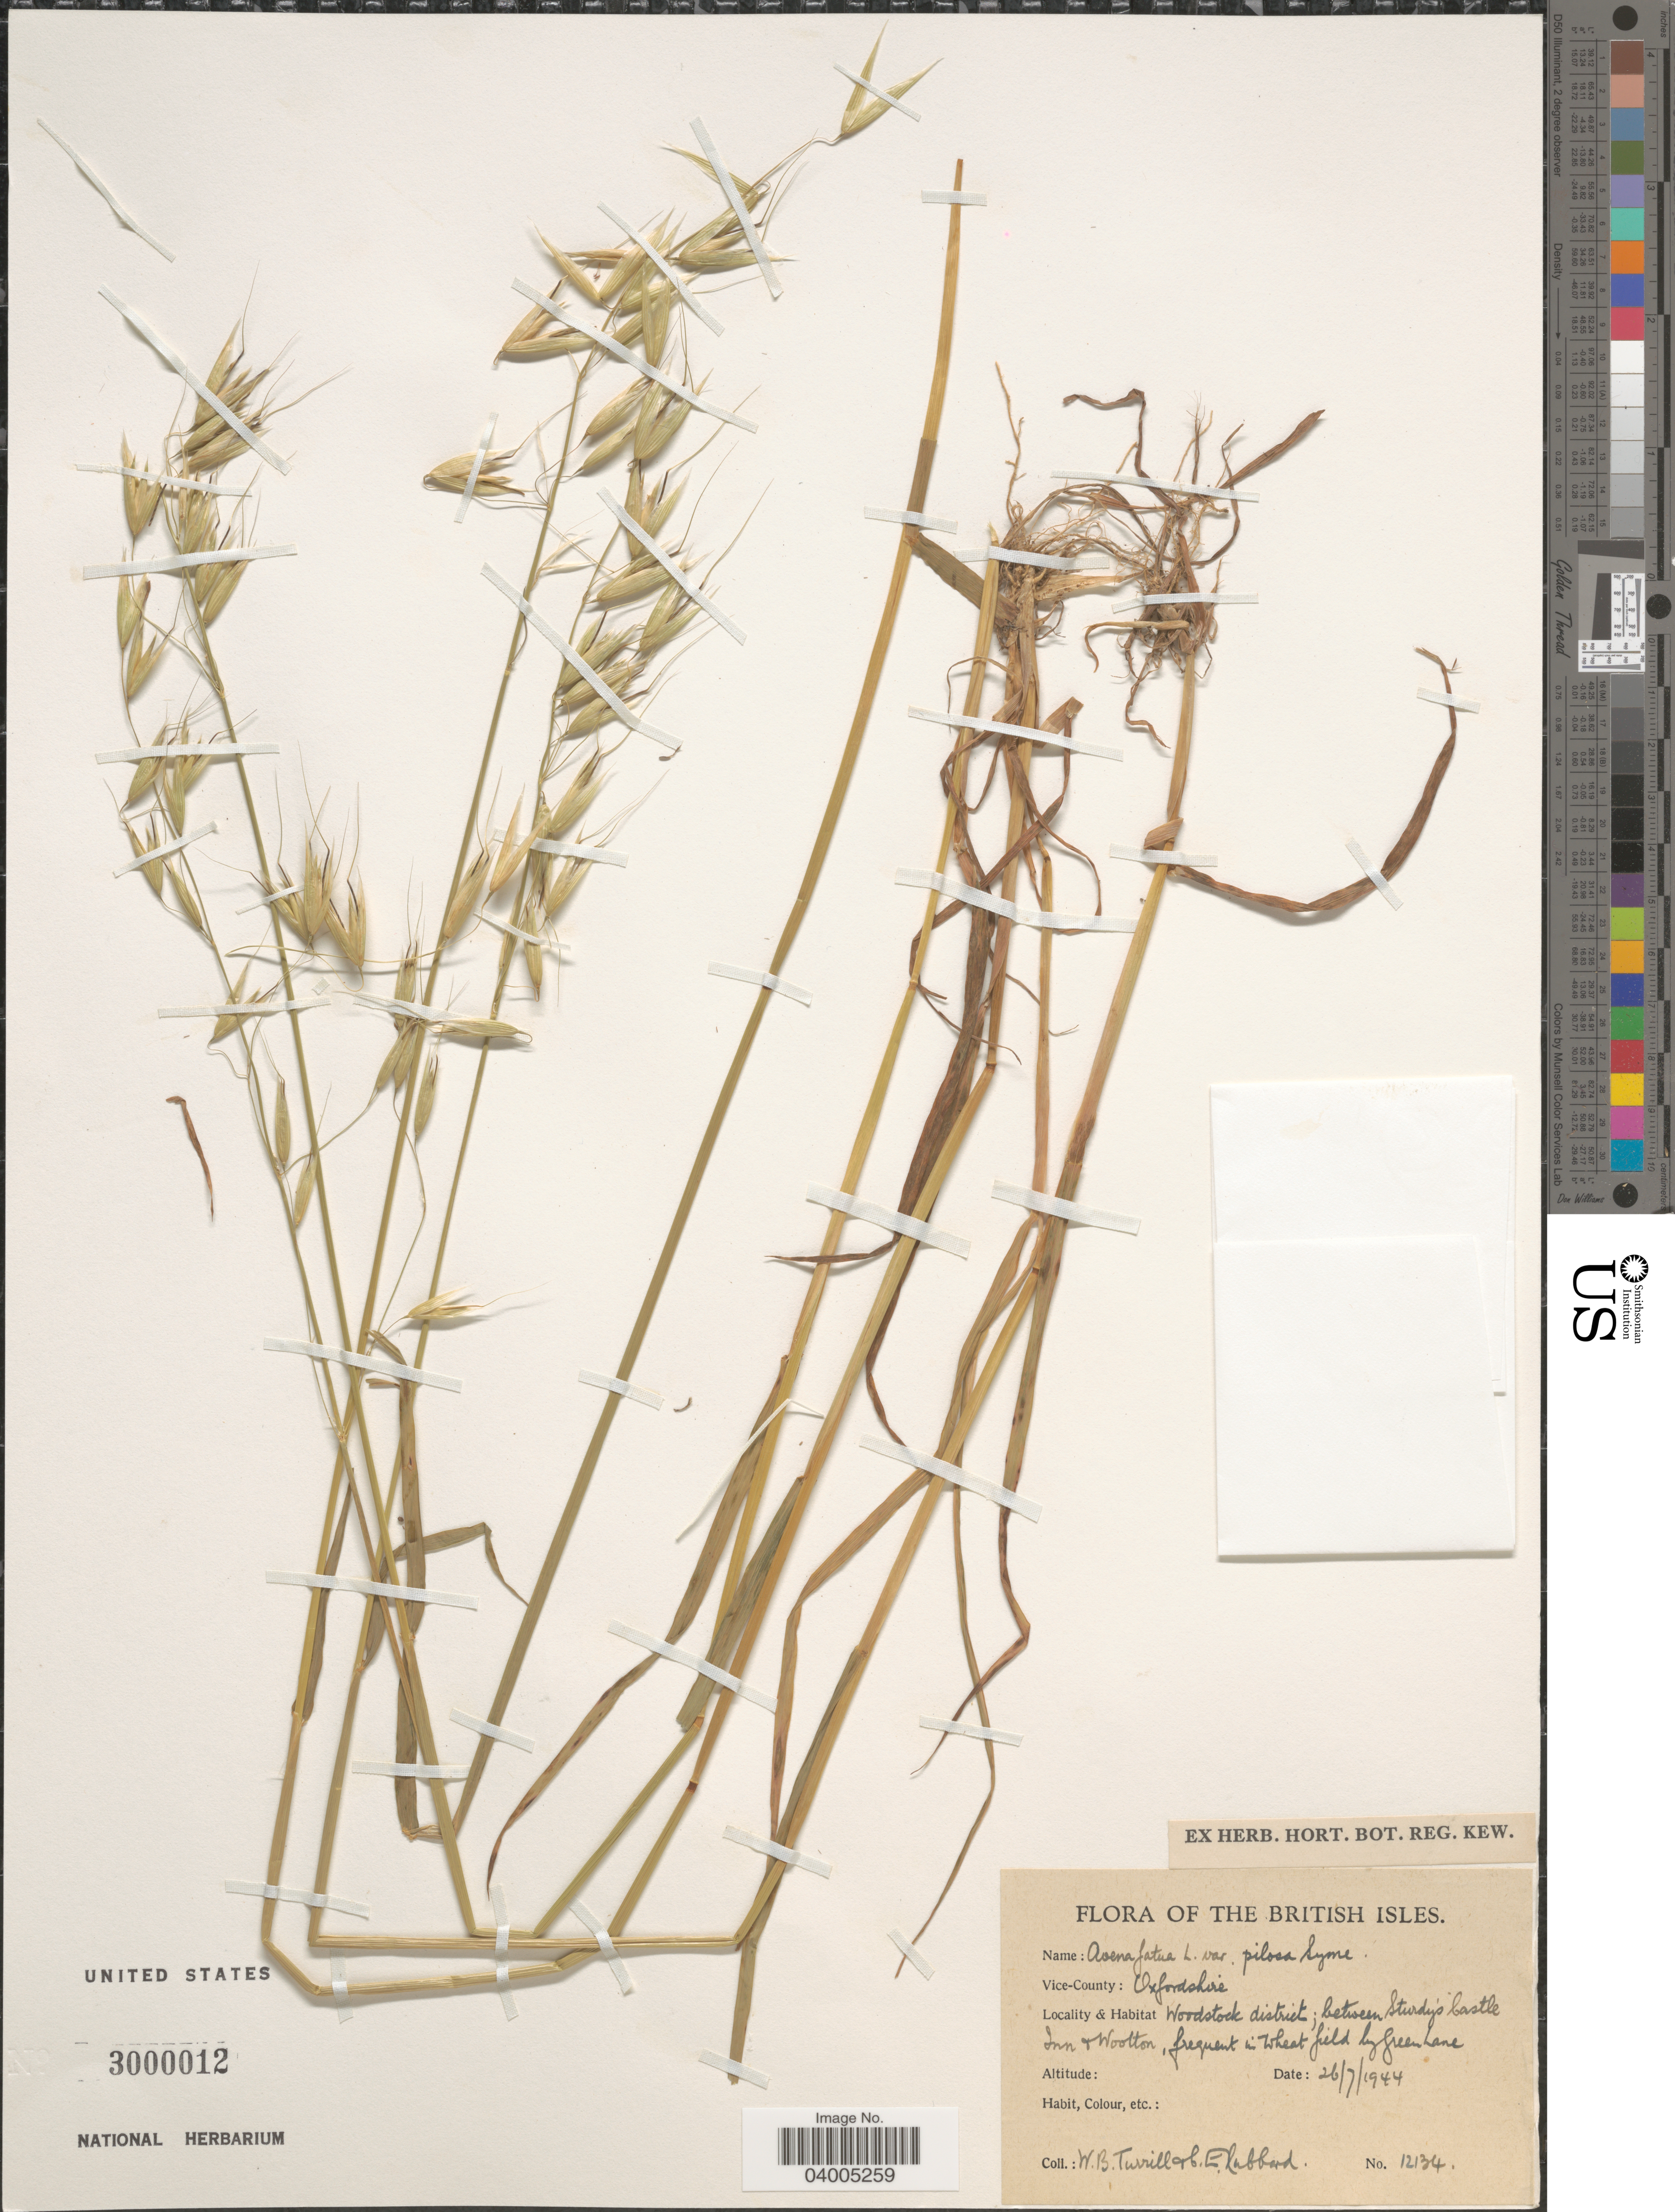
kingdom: Plantae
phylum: Tracheophyta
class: Liliopsida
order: Poales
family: Poaceae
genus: Avena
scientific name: Avena fatua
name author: L.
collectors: W. B. Turrill & C. E. Hubbard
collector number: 12134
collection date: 1944-07-26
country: United Kingdom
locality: The British Isles. Vice-County: Oxfordshire. Woodstock district; between Sturdy's Castle Inn & Wootton, in Wheat field by Green Lane.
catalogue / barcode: US 3000012